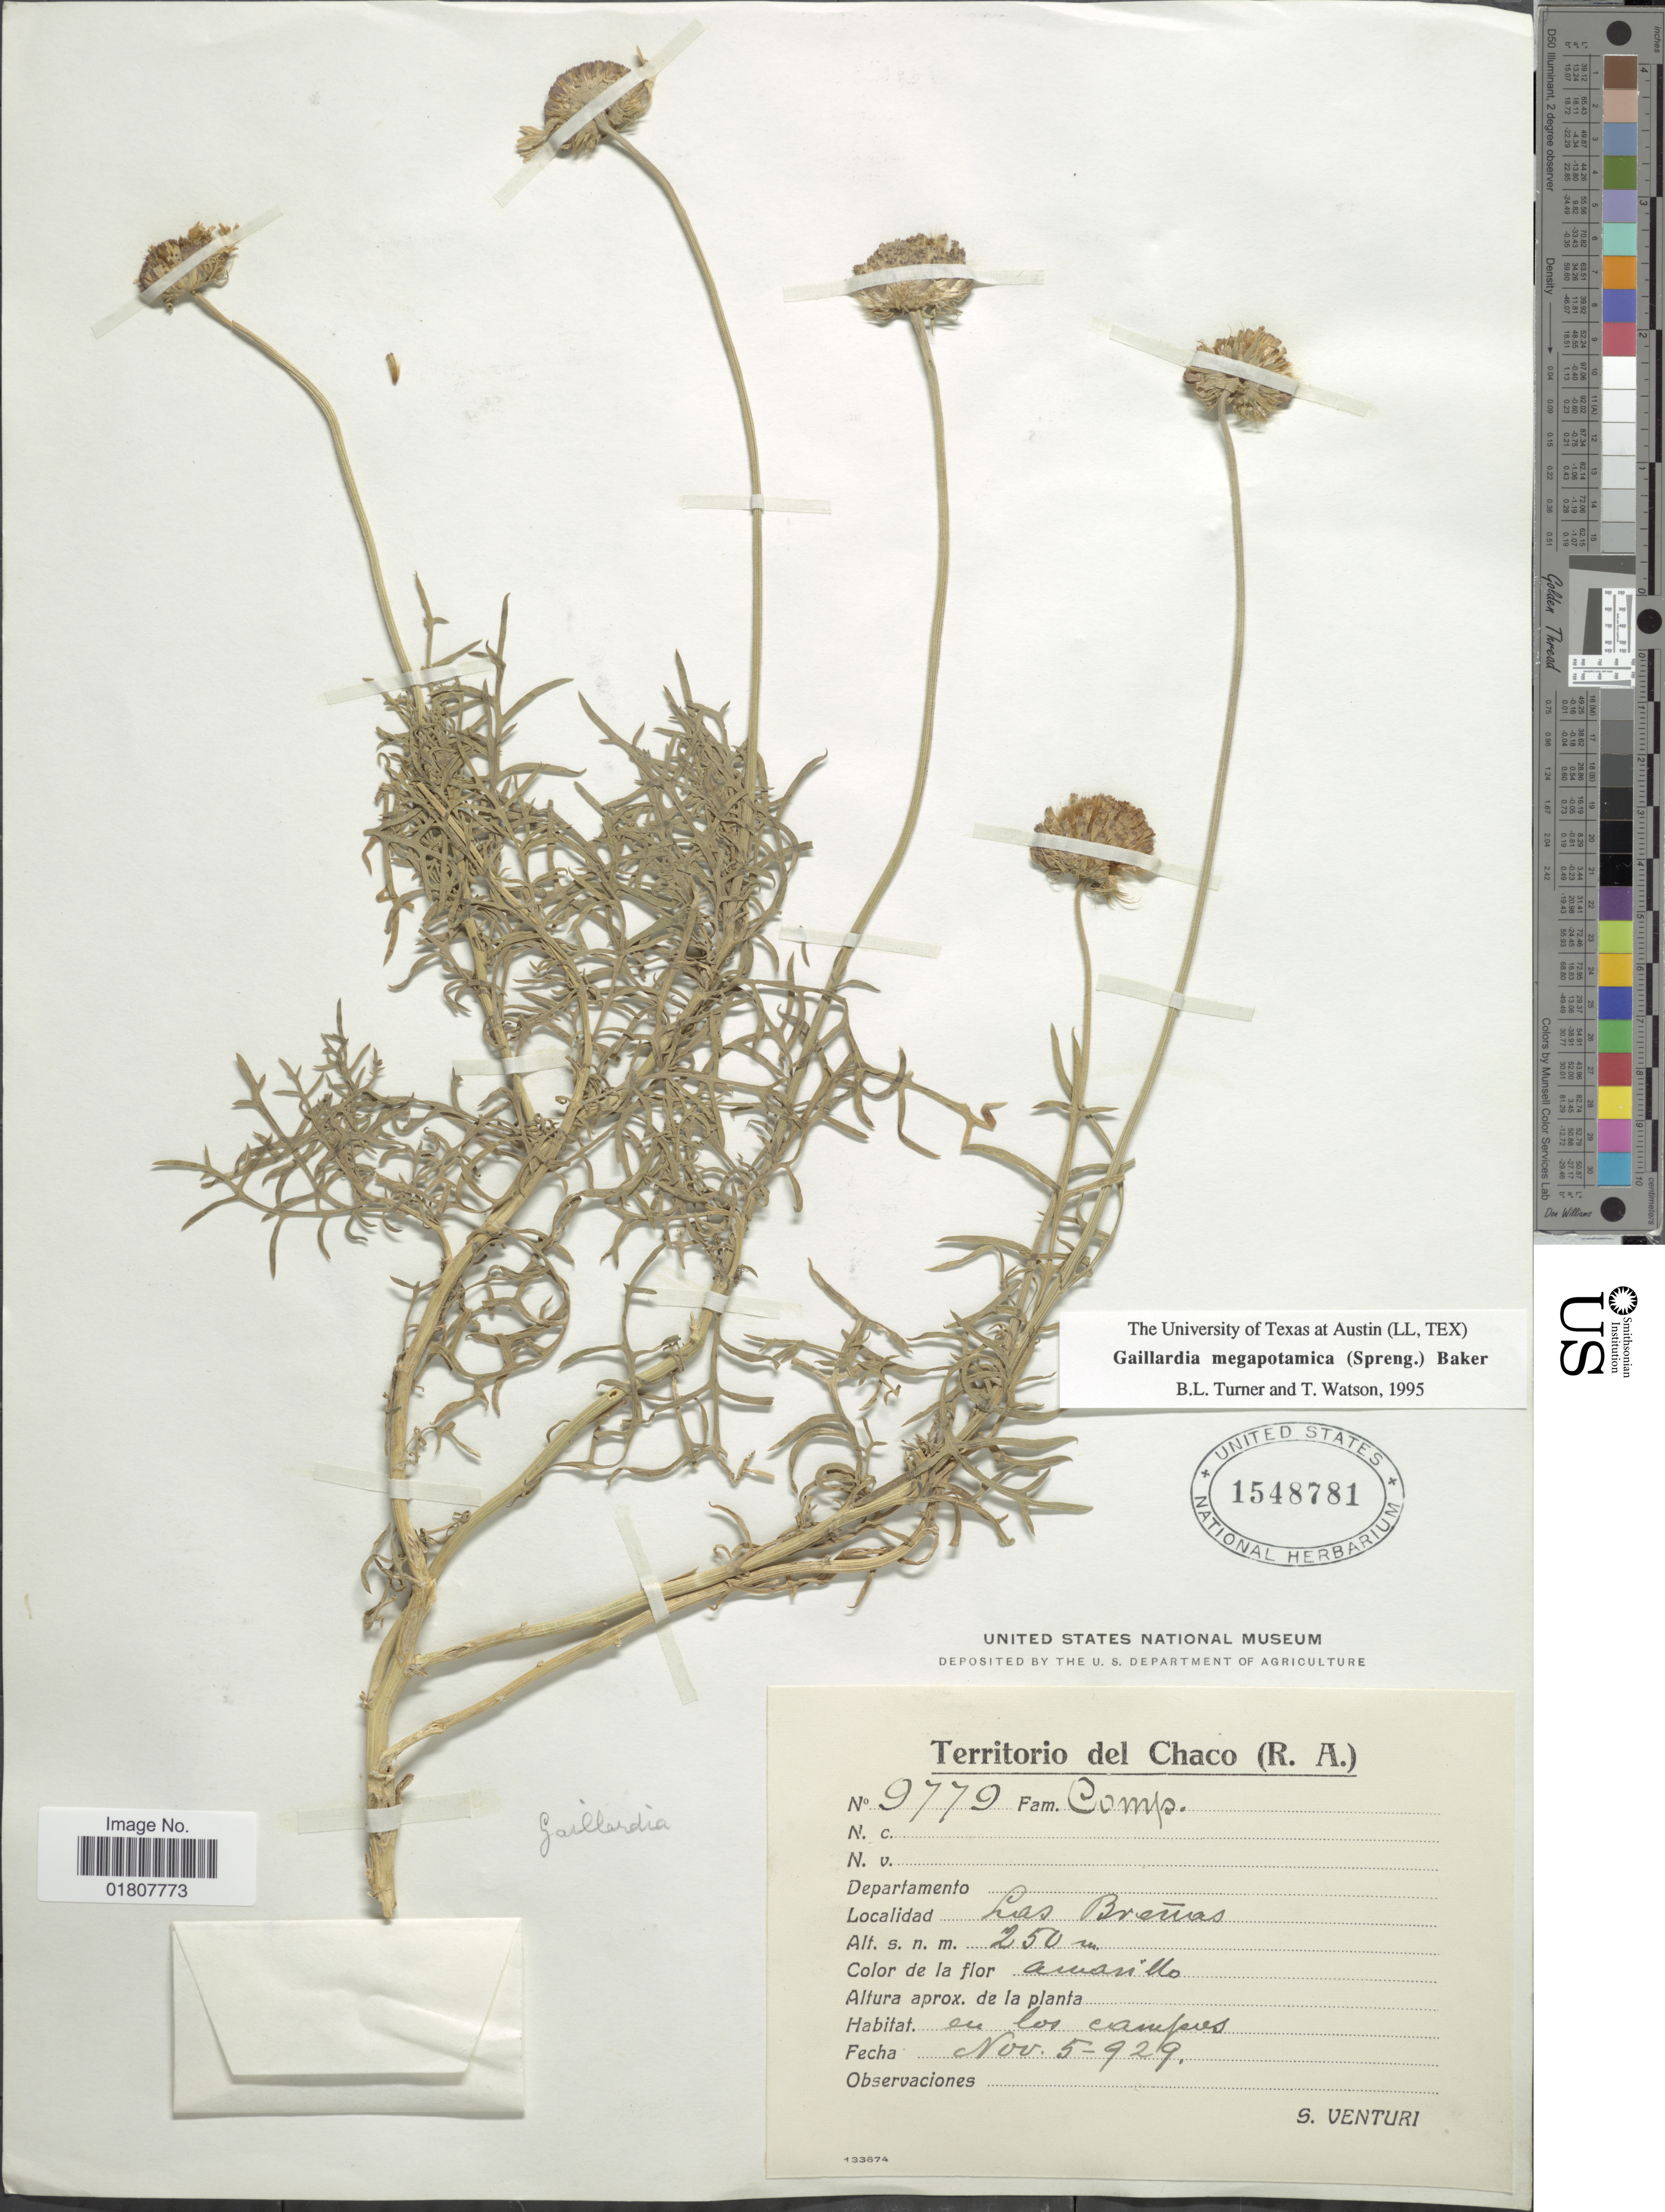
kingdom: Plantae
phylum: Tracheophyta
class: Magnoliopsida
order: Asterales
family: Asteraceae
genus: Gaillardia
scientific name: Gaillardia megapotamica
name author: (Spreng.) Baker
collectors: S. Venturi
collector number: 9779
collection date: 1929-11-05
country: Argentina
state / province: Chaco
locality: Las Brenas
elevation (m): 250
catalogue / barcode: US 1548781